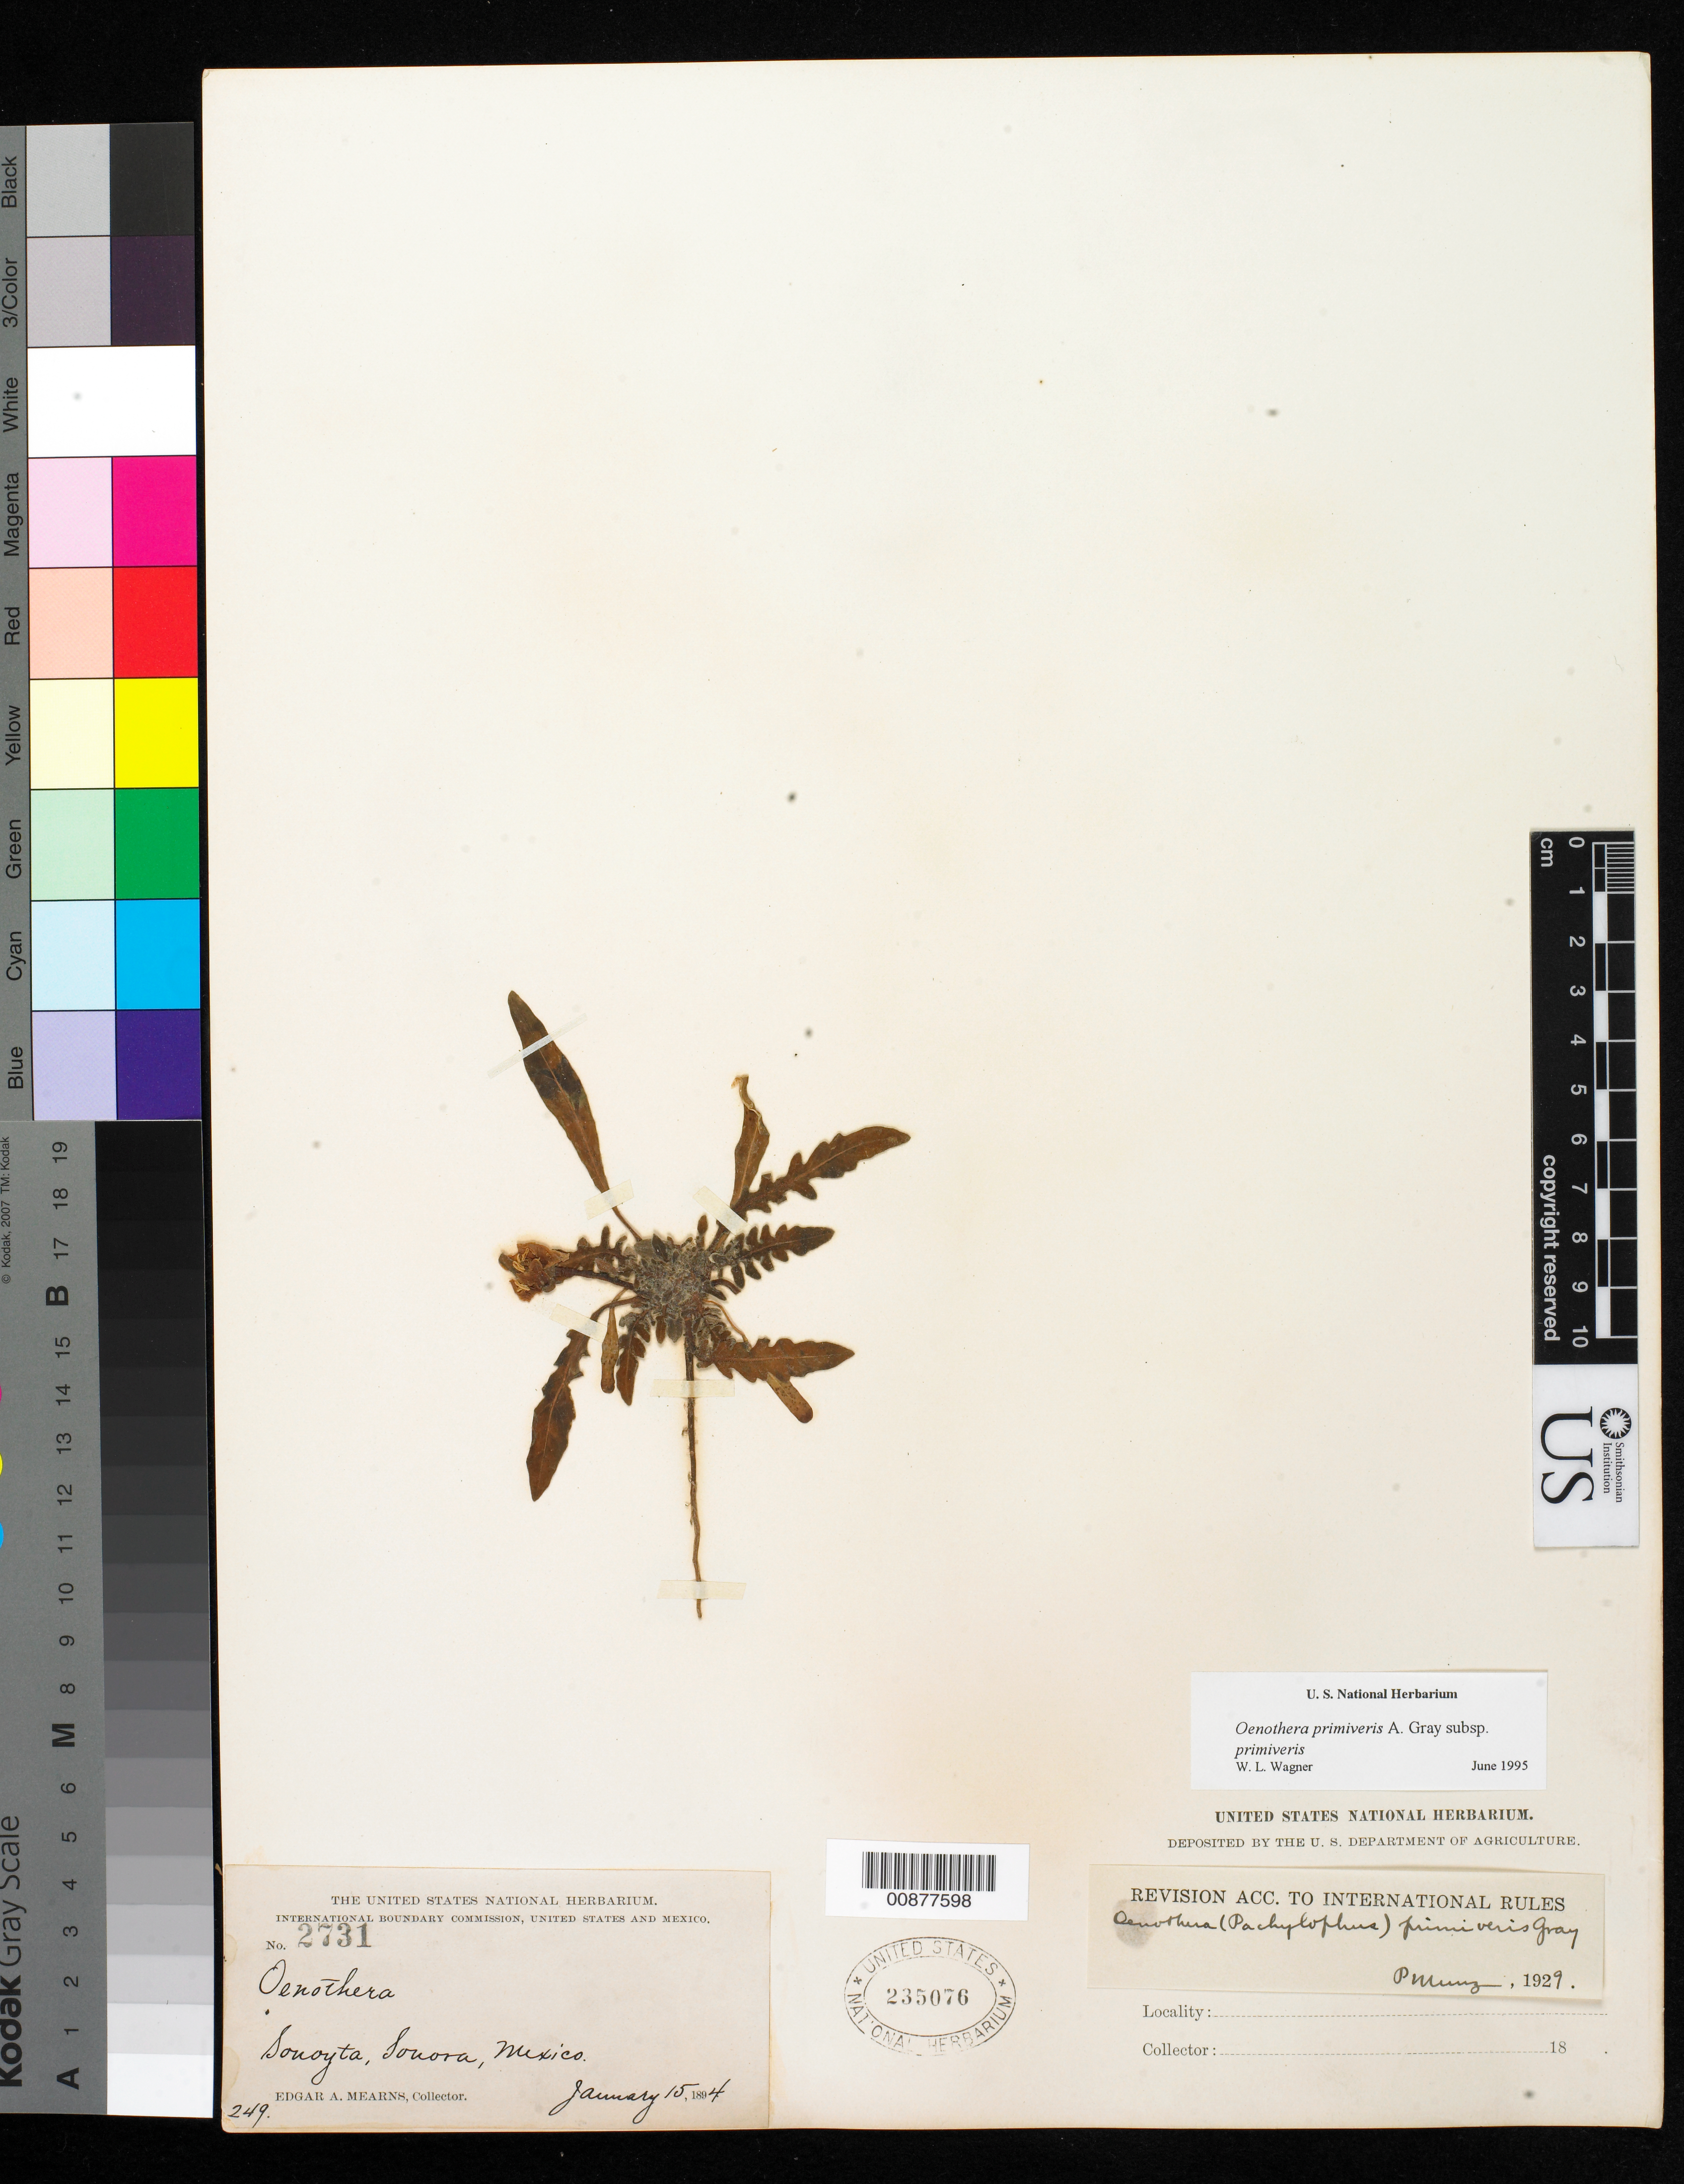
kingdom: Plantae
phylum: Tracheophyta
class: Magnoliopsida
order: Myrtales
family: Onagraceae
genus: Oenothera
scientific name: Oenothera primiveris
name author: A. Gray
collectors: E. A. Mearns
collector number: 2731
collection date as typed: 15 Jan 1894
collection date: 1894-01-15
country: Mexico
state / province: Sonora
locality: Sonoyta, Sonora.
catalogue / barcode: US 235076